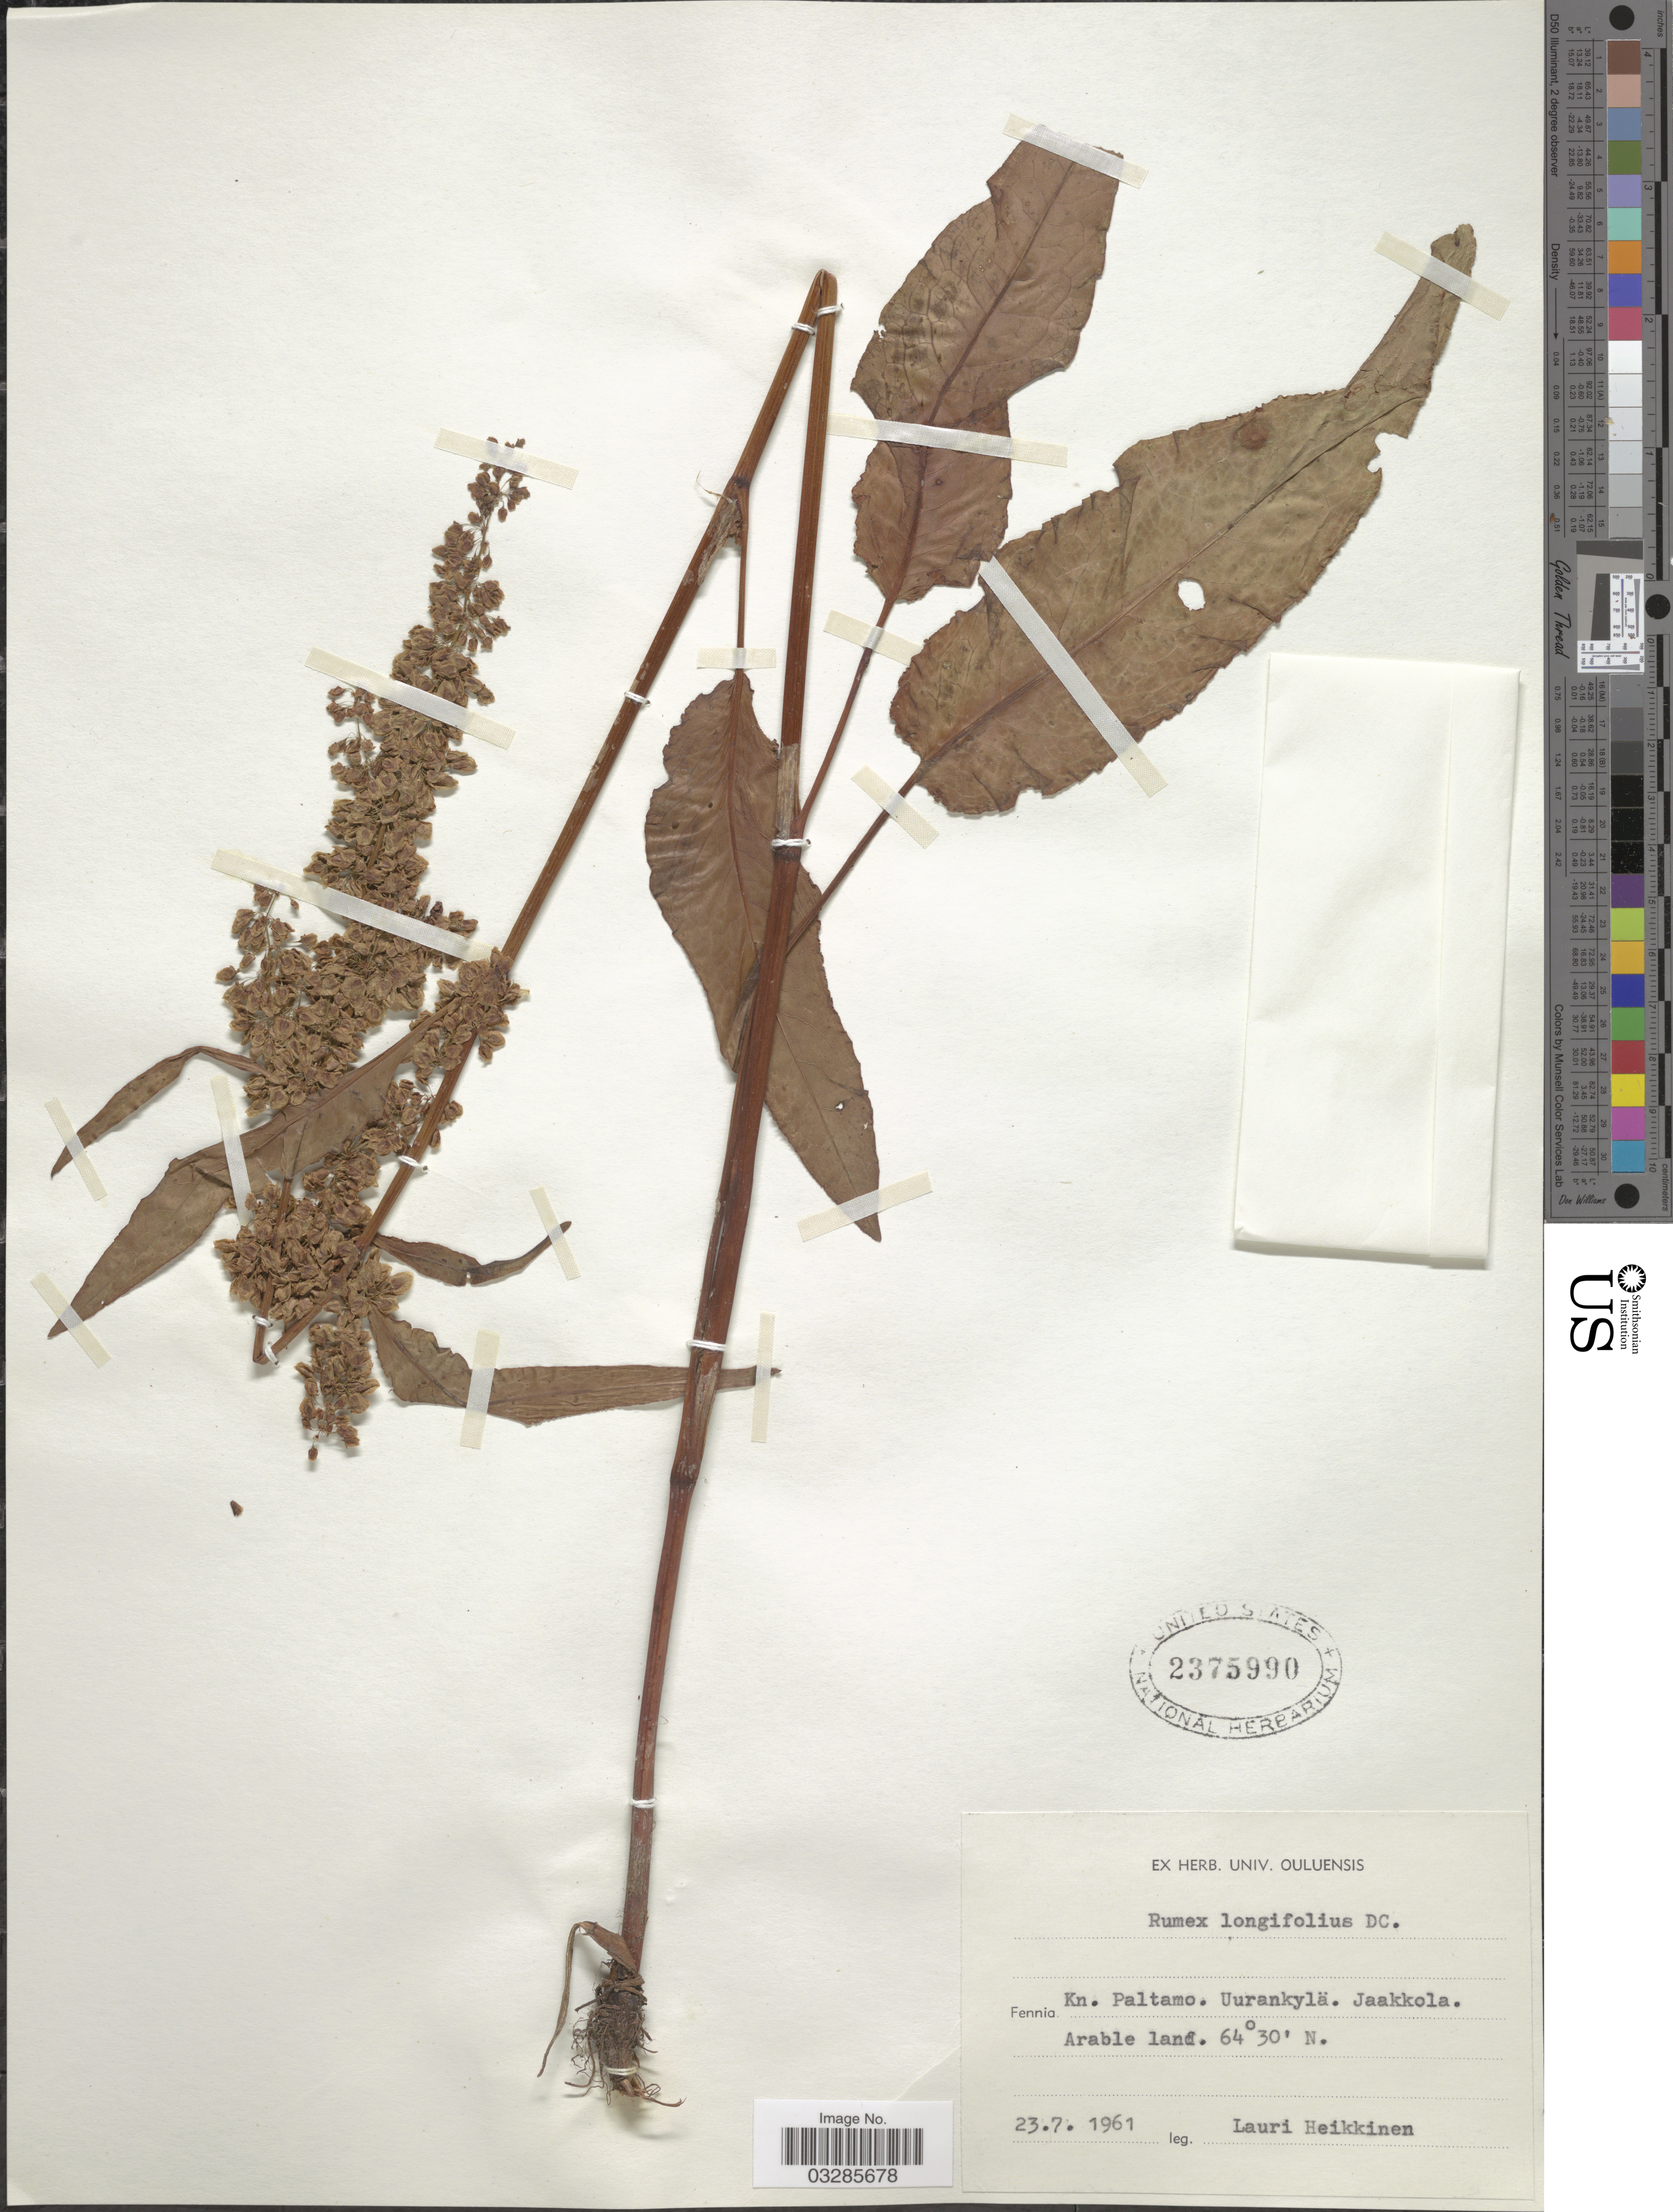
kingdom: Plantae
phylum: Tracheophyta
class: Magnoliopsida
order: Caryophyllales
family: Polygonaceae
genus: Rumex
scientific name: Rumex longifolius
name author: DC.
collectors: L. Heikkinen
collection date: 1961-07-23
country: Finland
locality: Fennia. Kn. Paltamo. Uurankylä. Jaakkola. Arable land.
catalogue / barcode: US 2375990